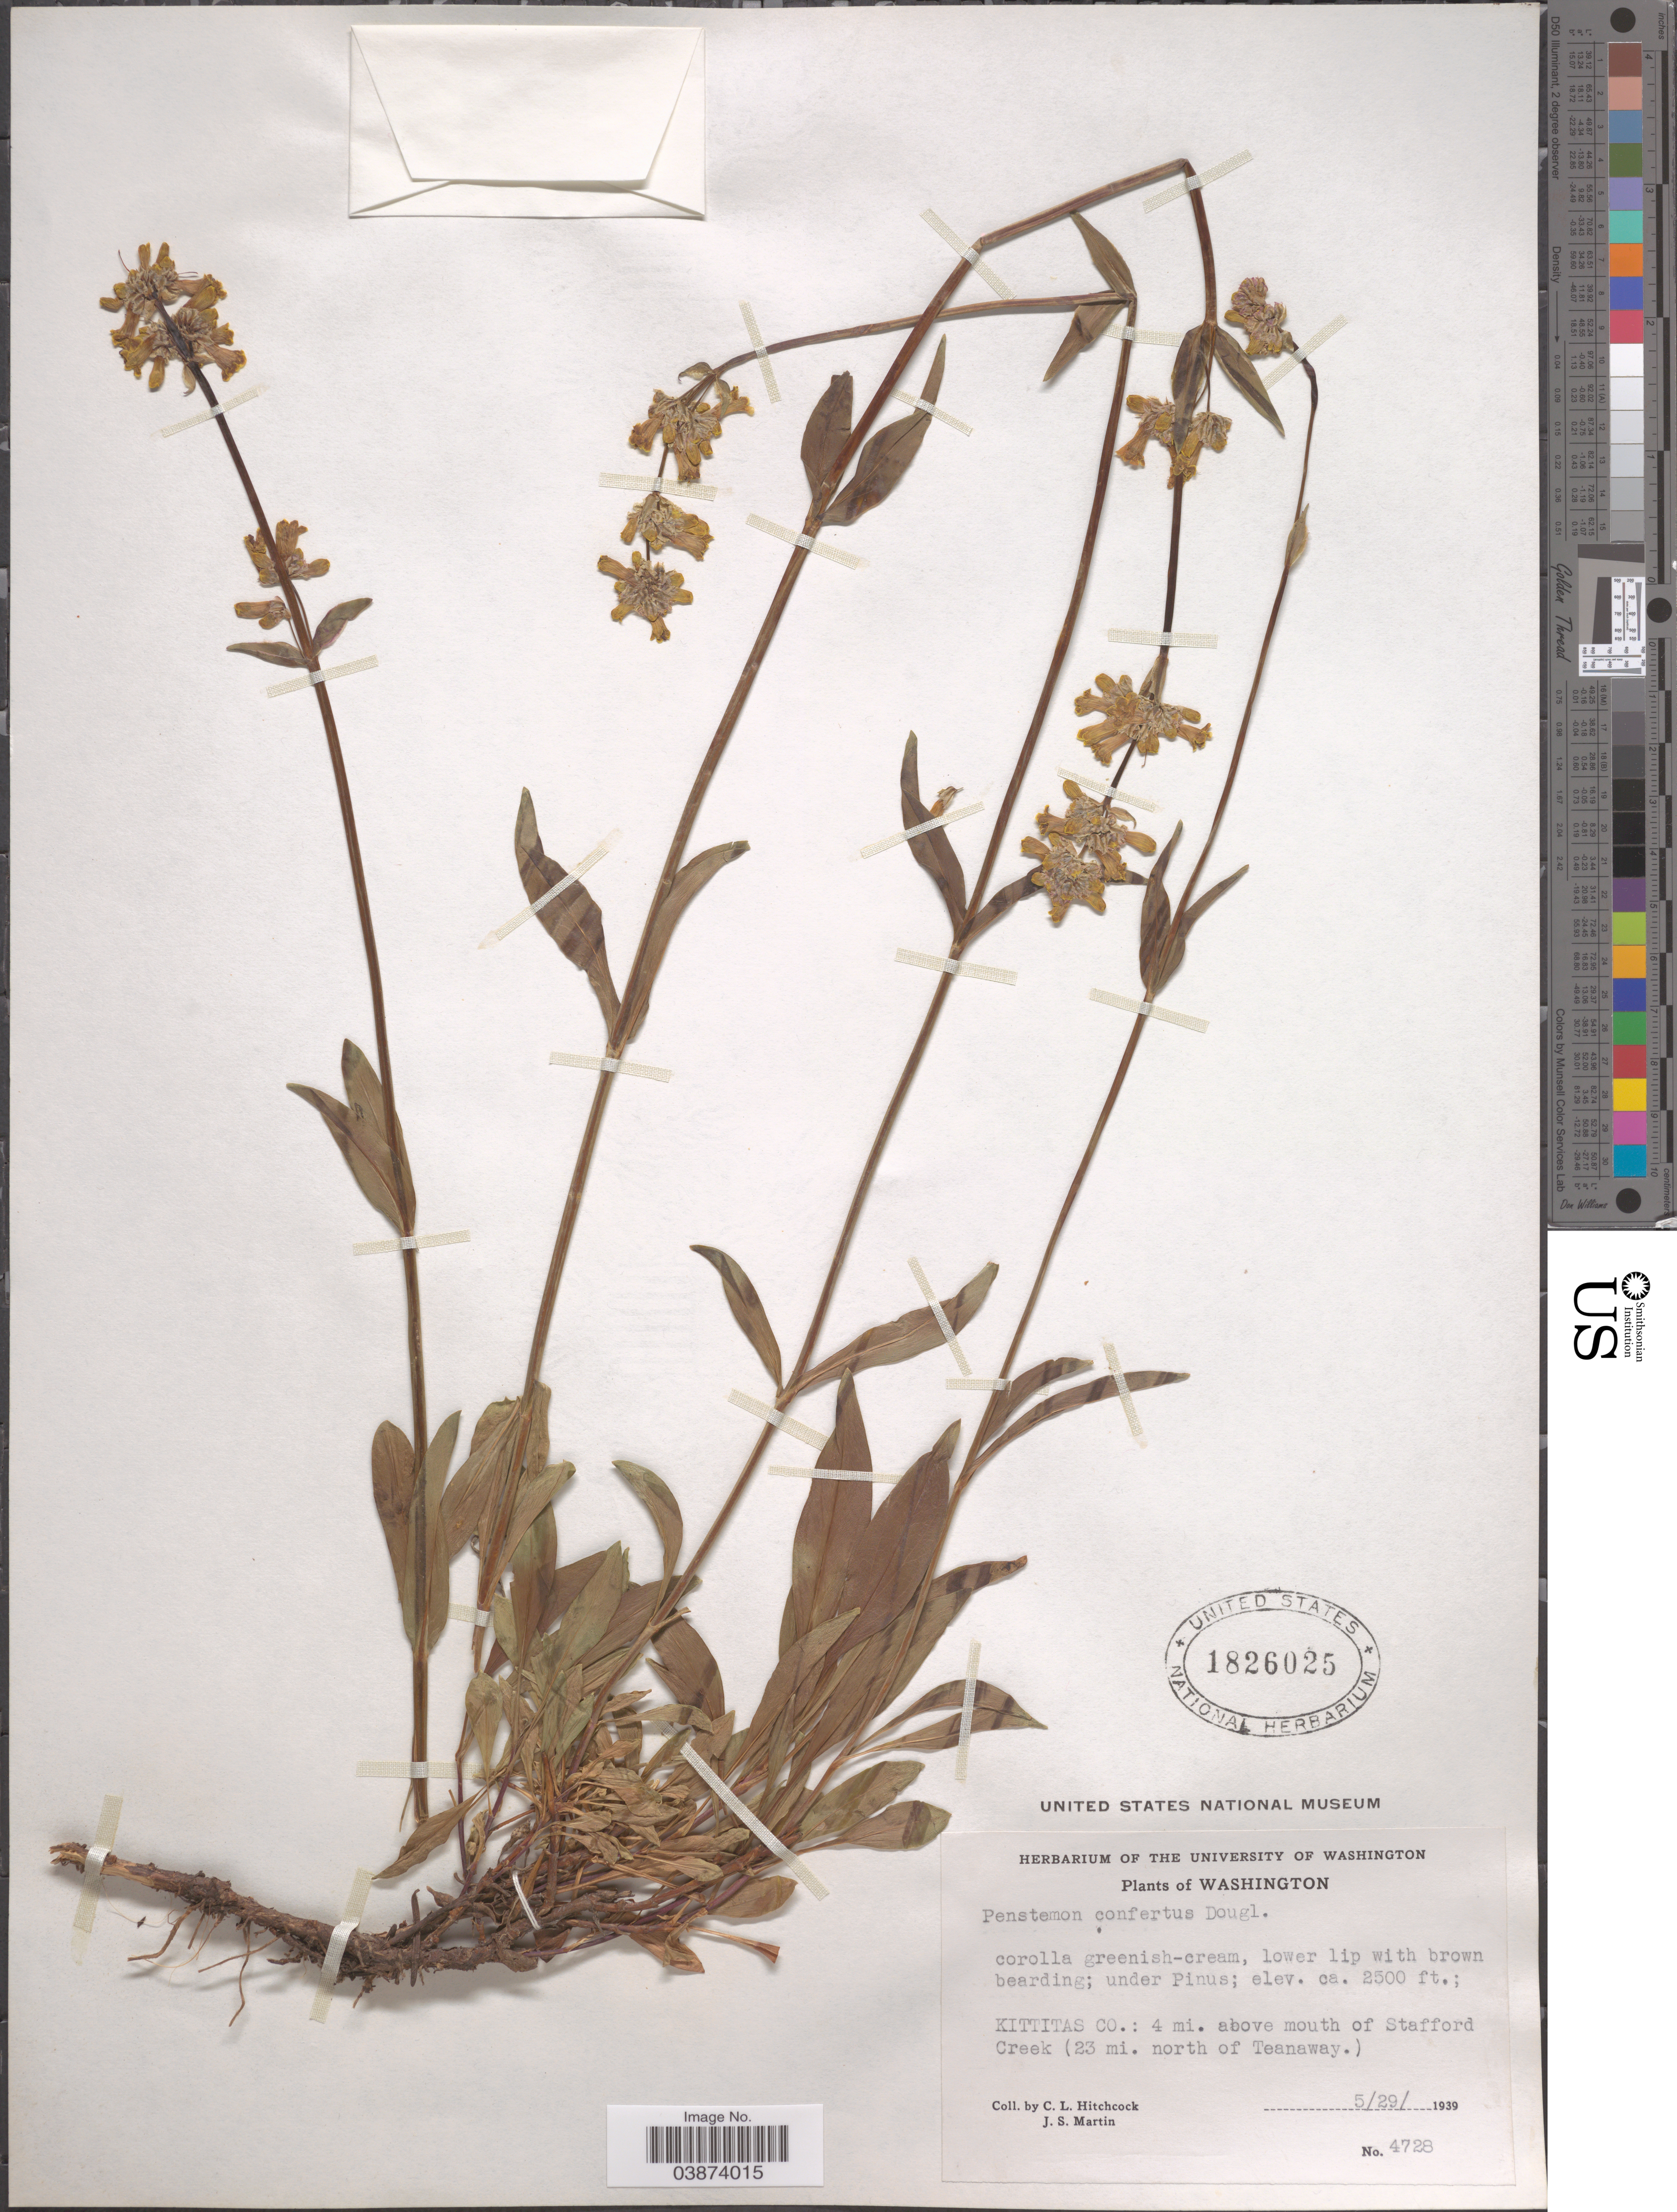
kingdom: Plantae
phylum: Tracheophyta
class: Magnoliopsida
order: Lamiales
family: Plantaginaceae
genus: Penstemon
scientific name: Penstemon confertus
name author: Douglas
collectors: C. L. Hitchcock & J. S. Martin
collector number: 4728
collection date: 1939-05-29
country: United States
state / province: Washington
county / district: Kittitas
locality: Kittitas Co.: 4 mi. above mouth of Stafford Creek (23 mi. north of Teanaway.).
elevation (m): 762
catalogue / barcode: US 1826025